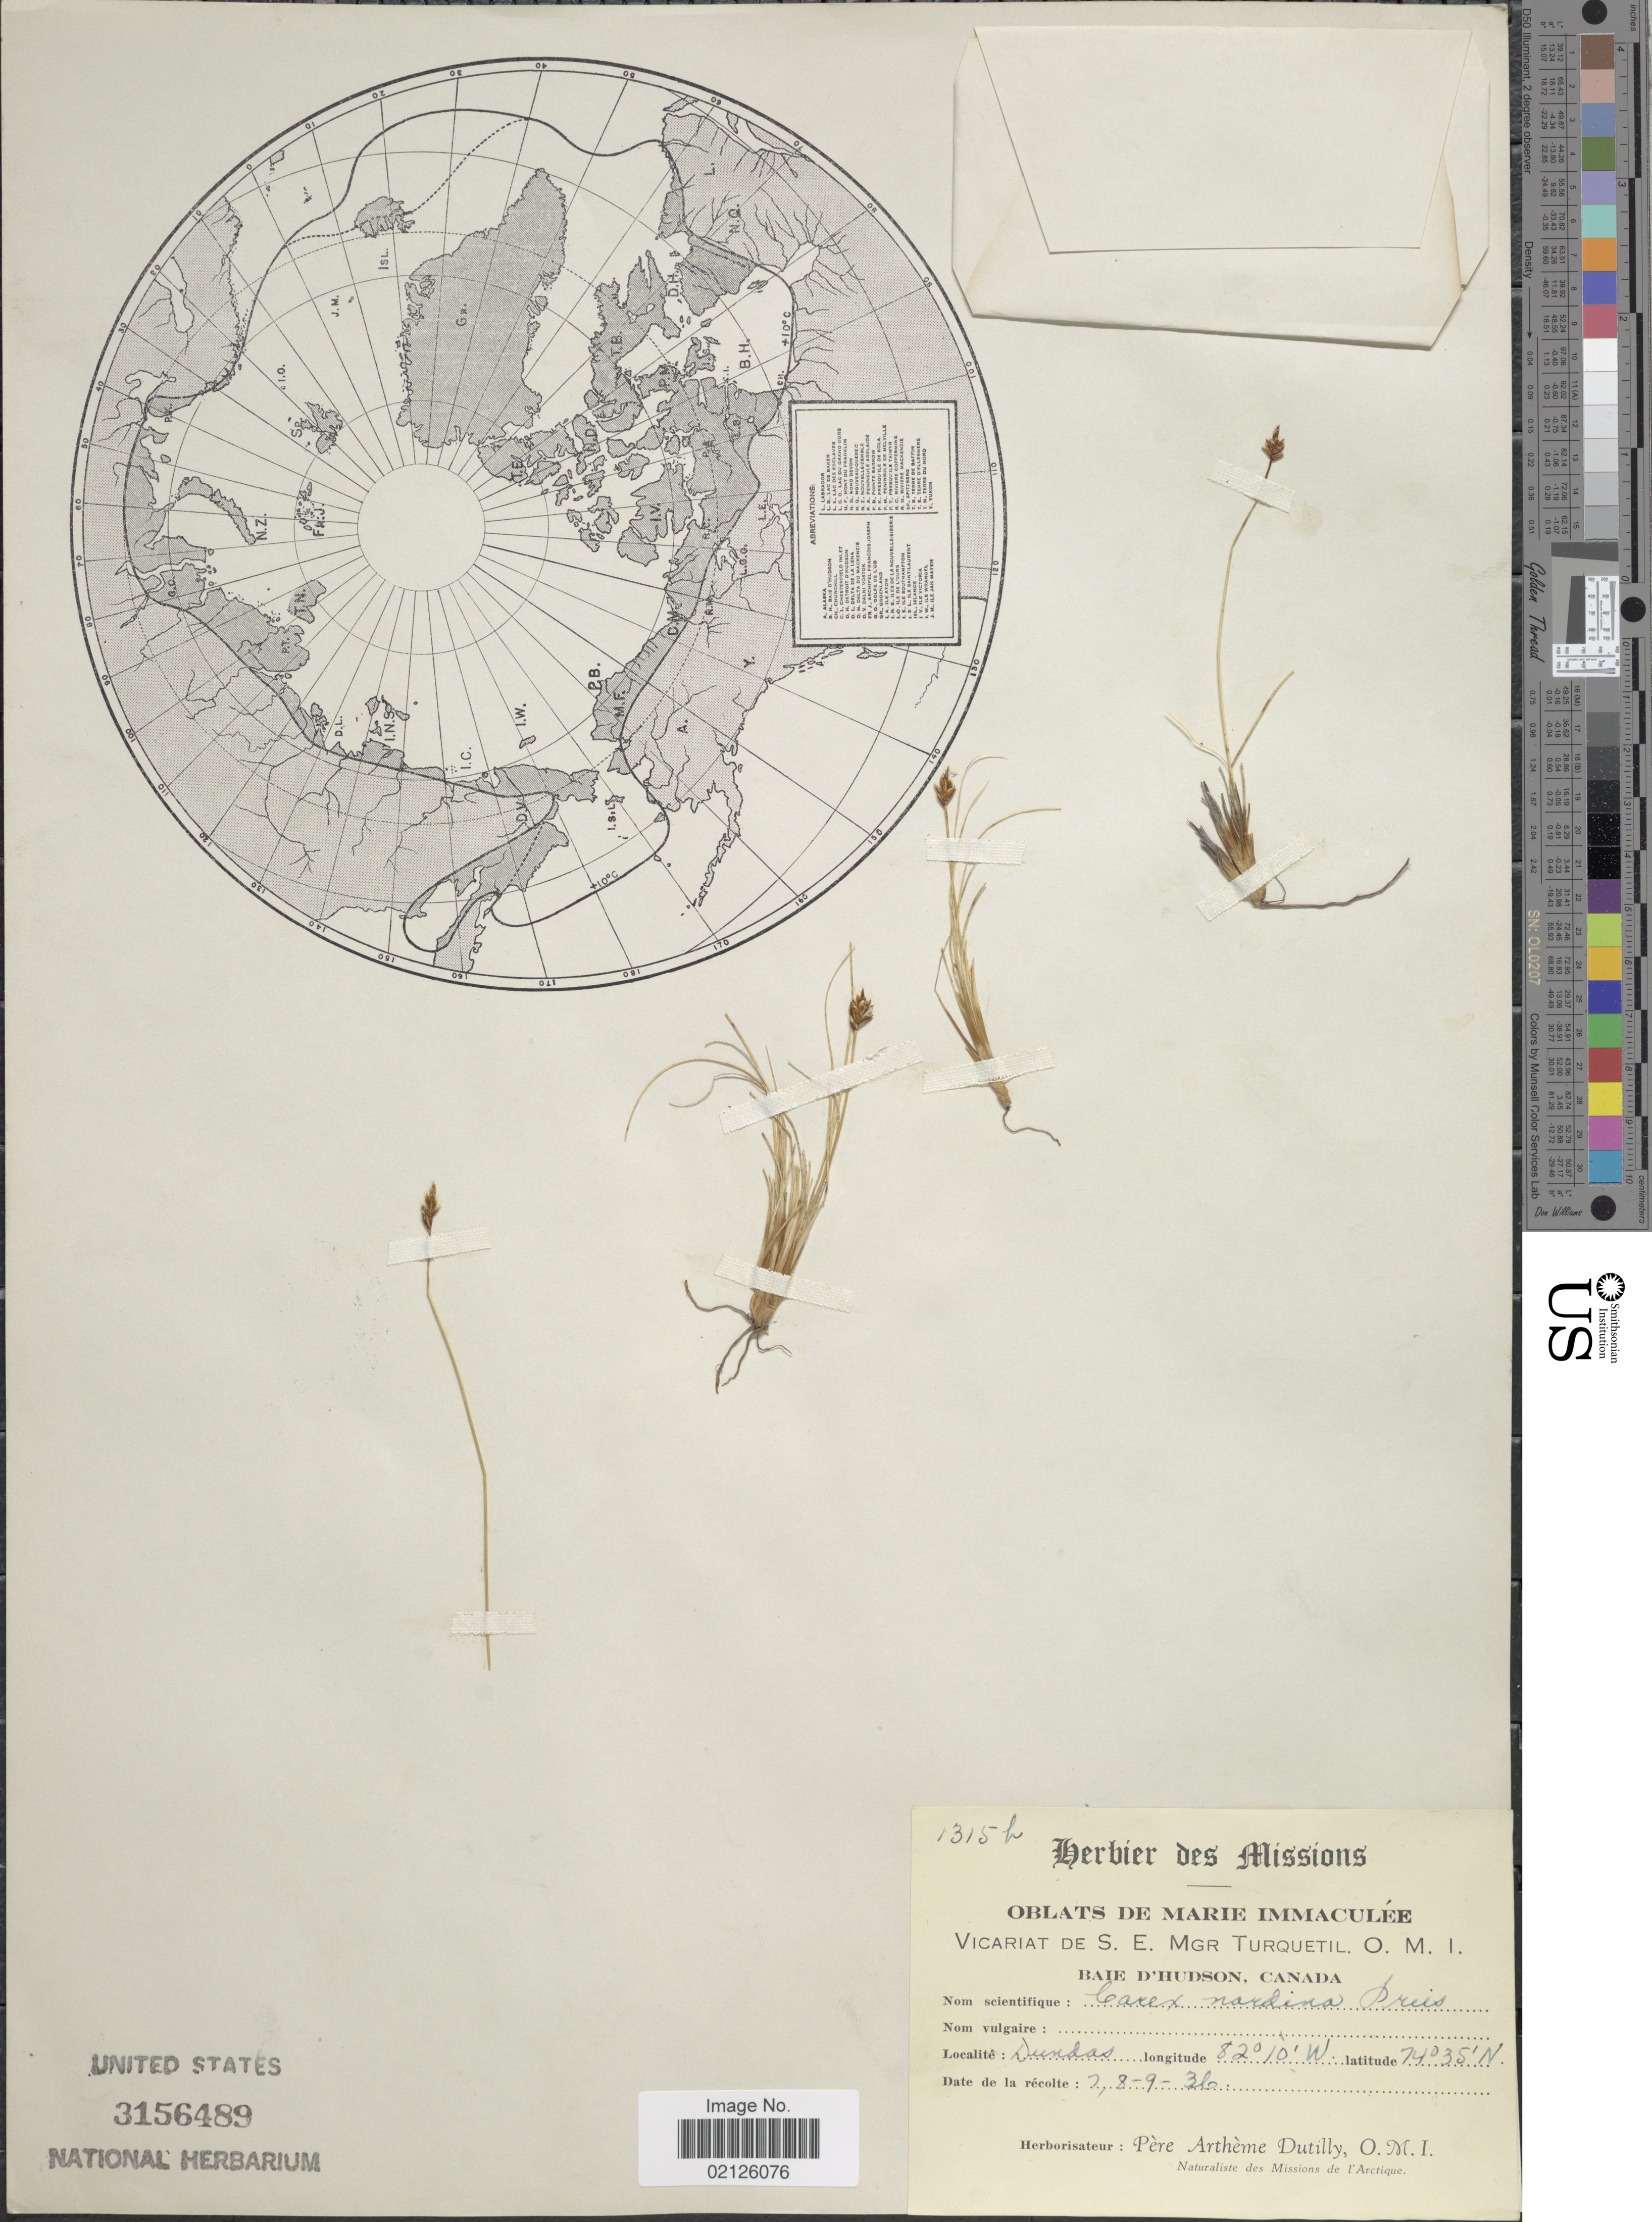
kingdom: Plantae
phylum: Tracheophyta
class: Liliopsida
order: Poales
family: Cyperaceae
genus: Carex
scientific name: Carex nardina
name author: (Hornem.) Fr.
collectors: P. Dutilly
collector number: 1315b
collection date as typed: Transcribed d/m/y: 7/9/36 to 8/9/36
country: Canada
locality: Baie D'Hudson, Dundas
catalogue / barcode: US 3156489